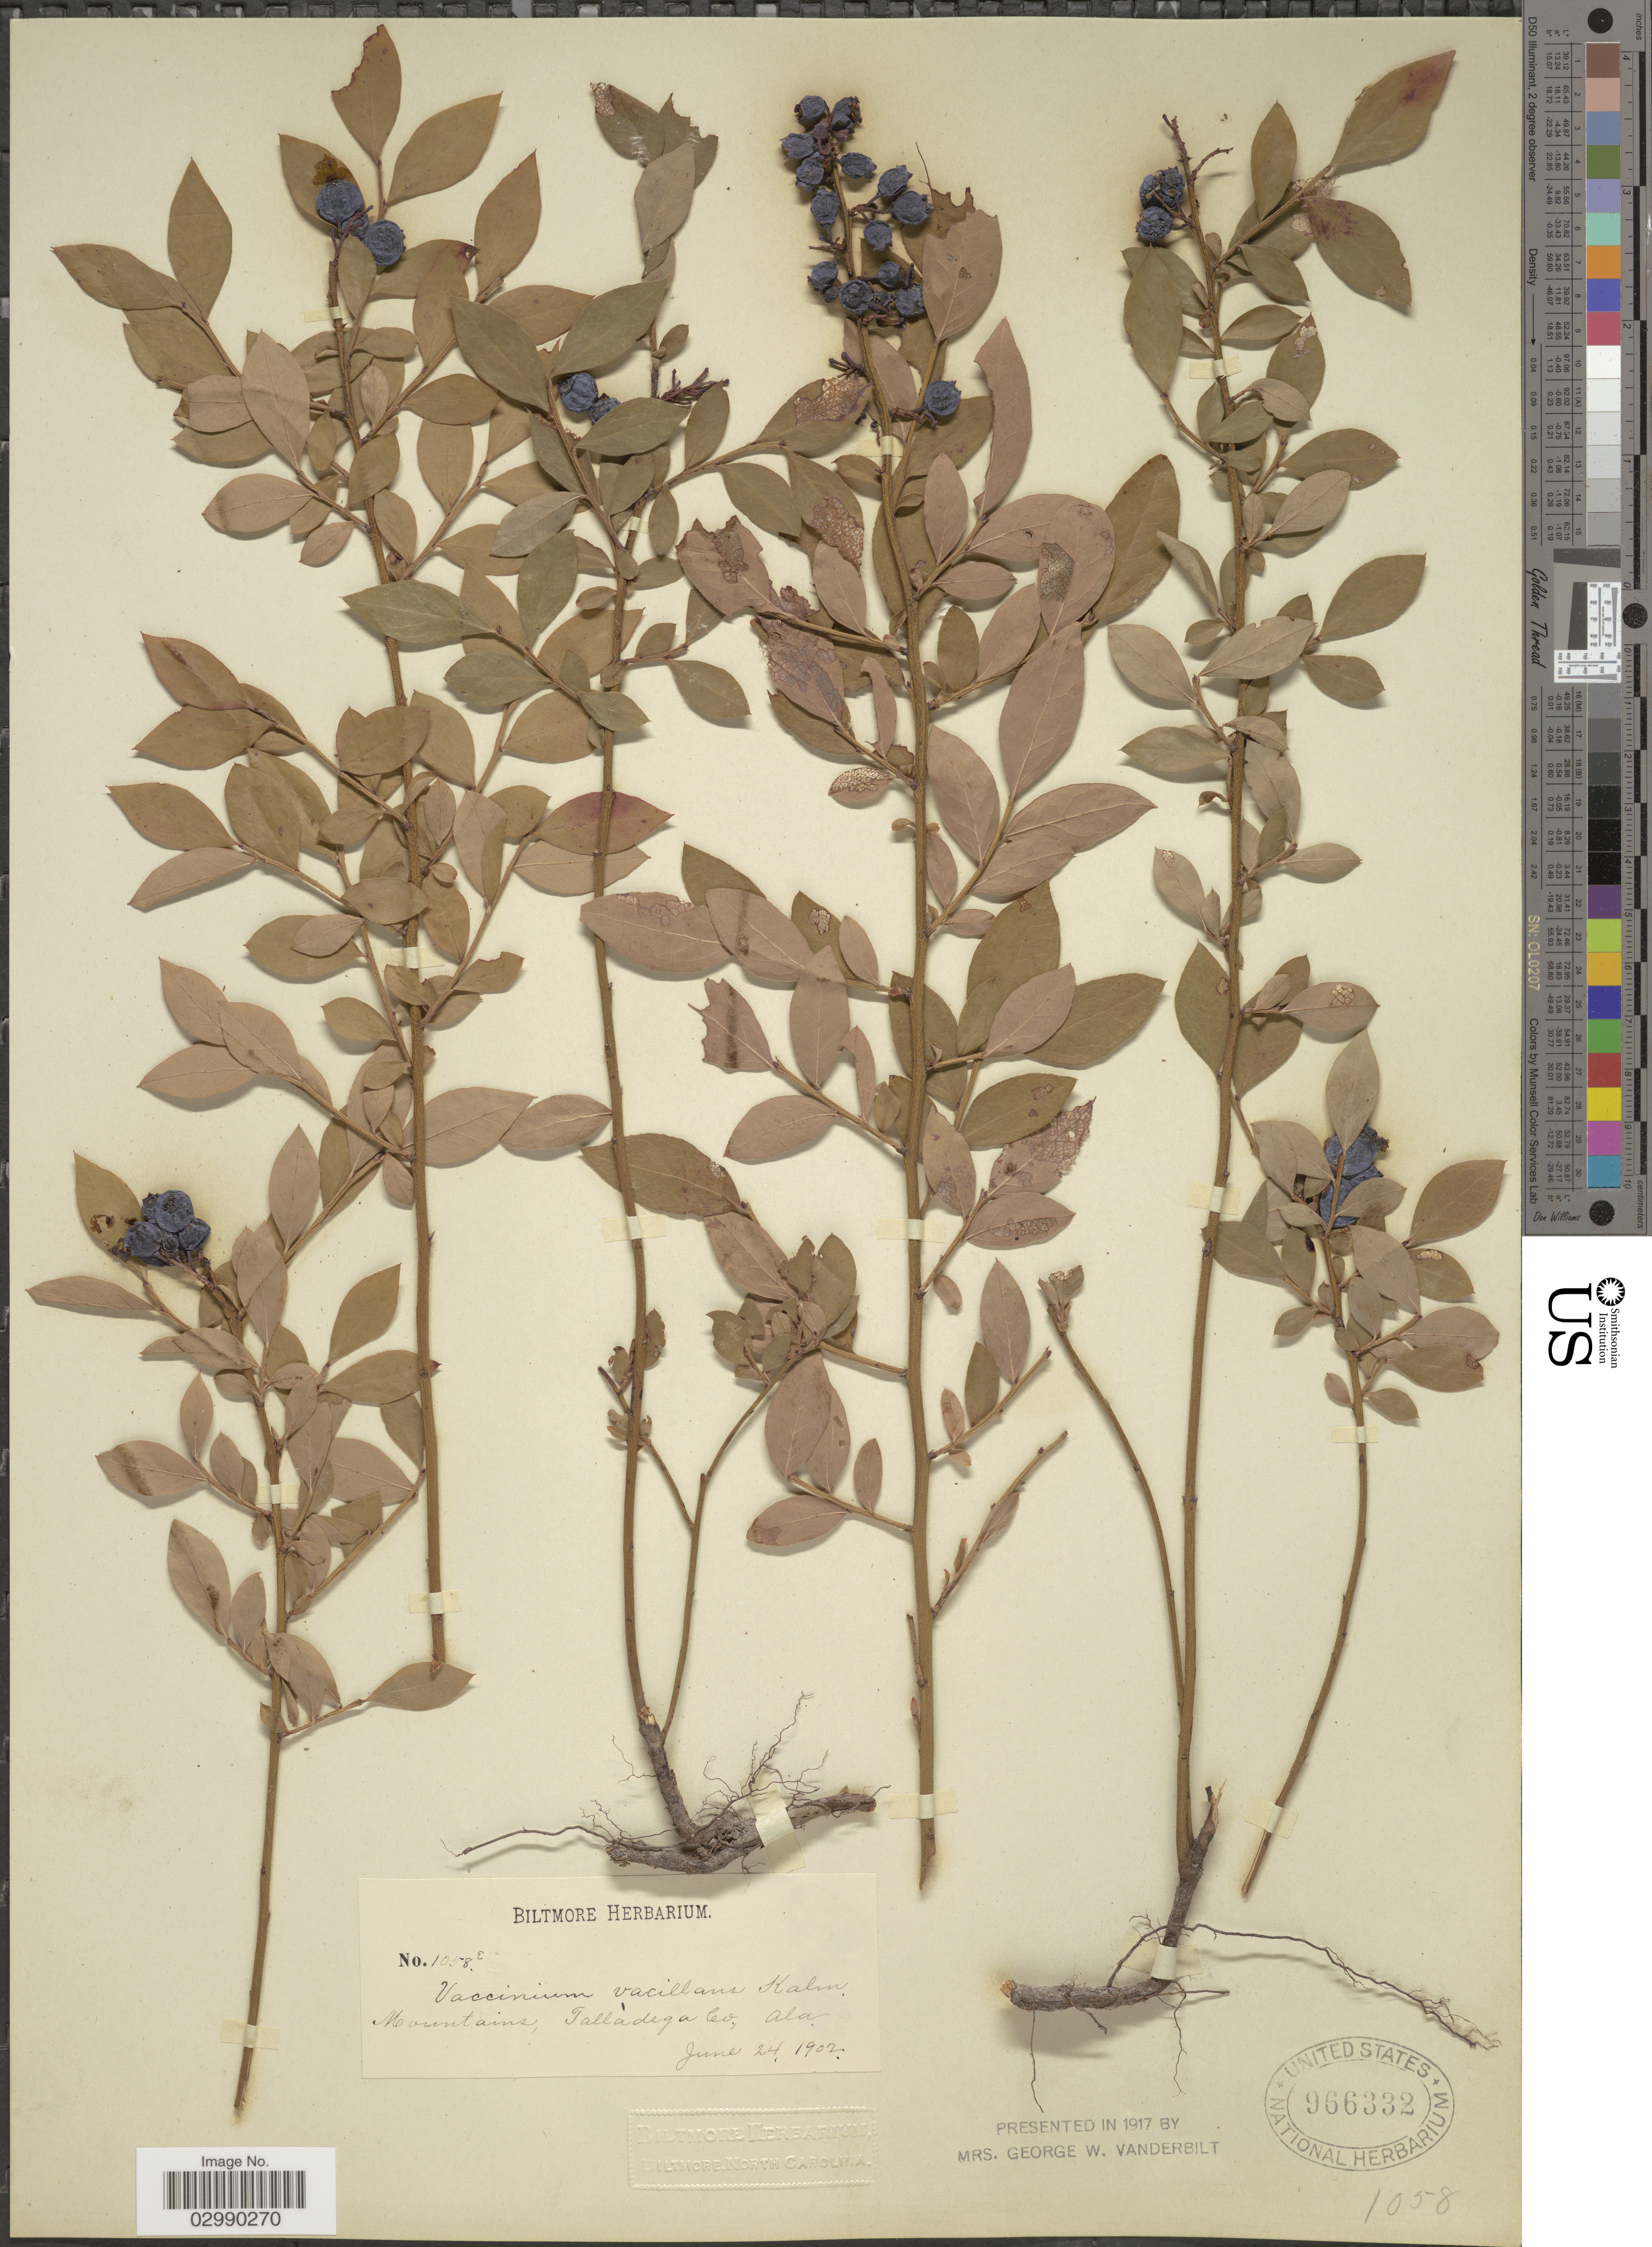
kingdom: Plantae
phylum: Tracheophyta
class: Magnoliopsida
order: Ericales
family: Ericaceae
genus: Vaccinium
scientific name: Vaccinium vacillans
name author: Kalm ex Torr.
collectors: ex herb. Biltmore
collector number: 1058E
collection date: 1902-06-24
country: United States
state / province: Alabama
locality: Mountains, Talladega Co.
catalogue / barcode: US 966332